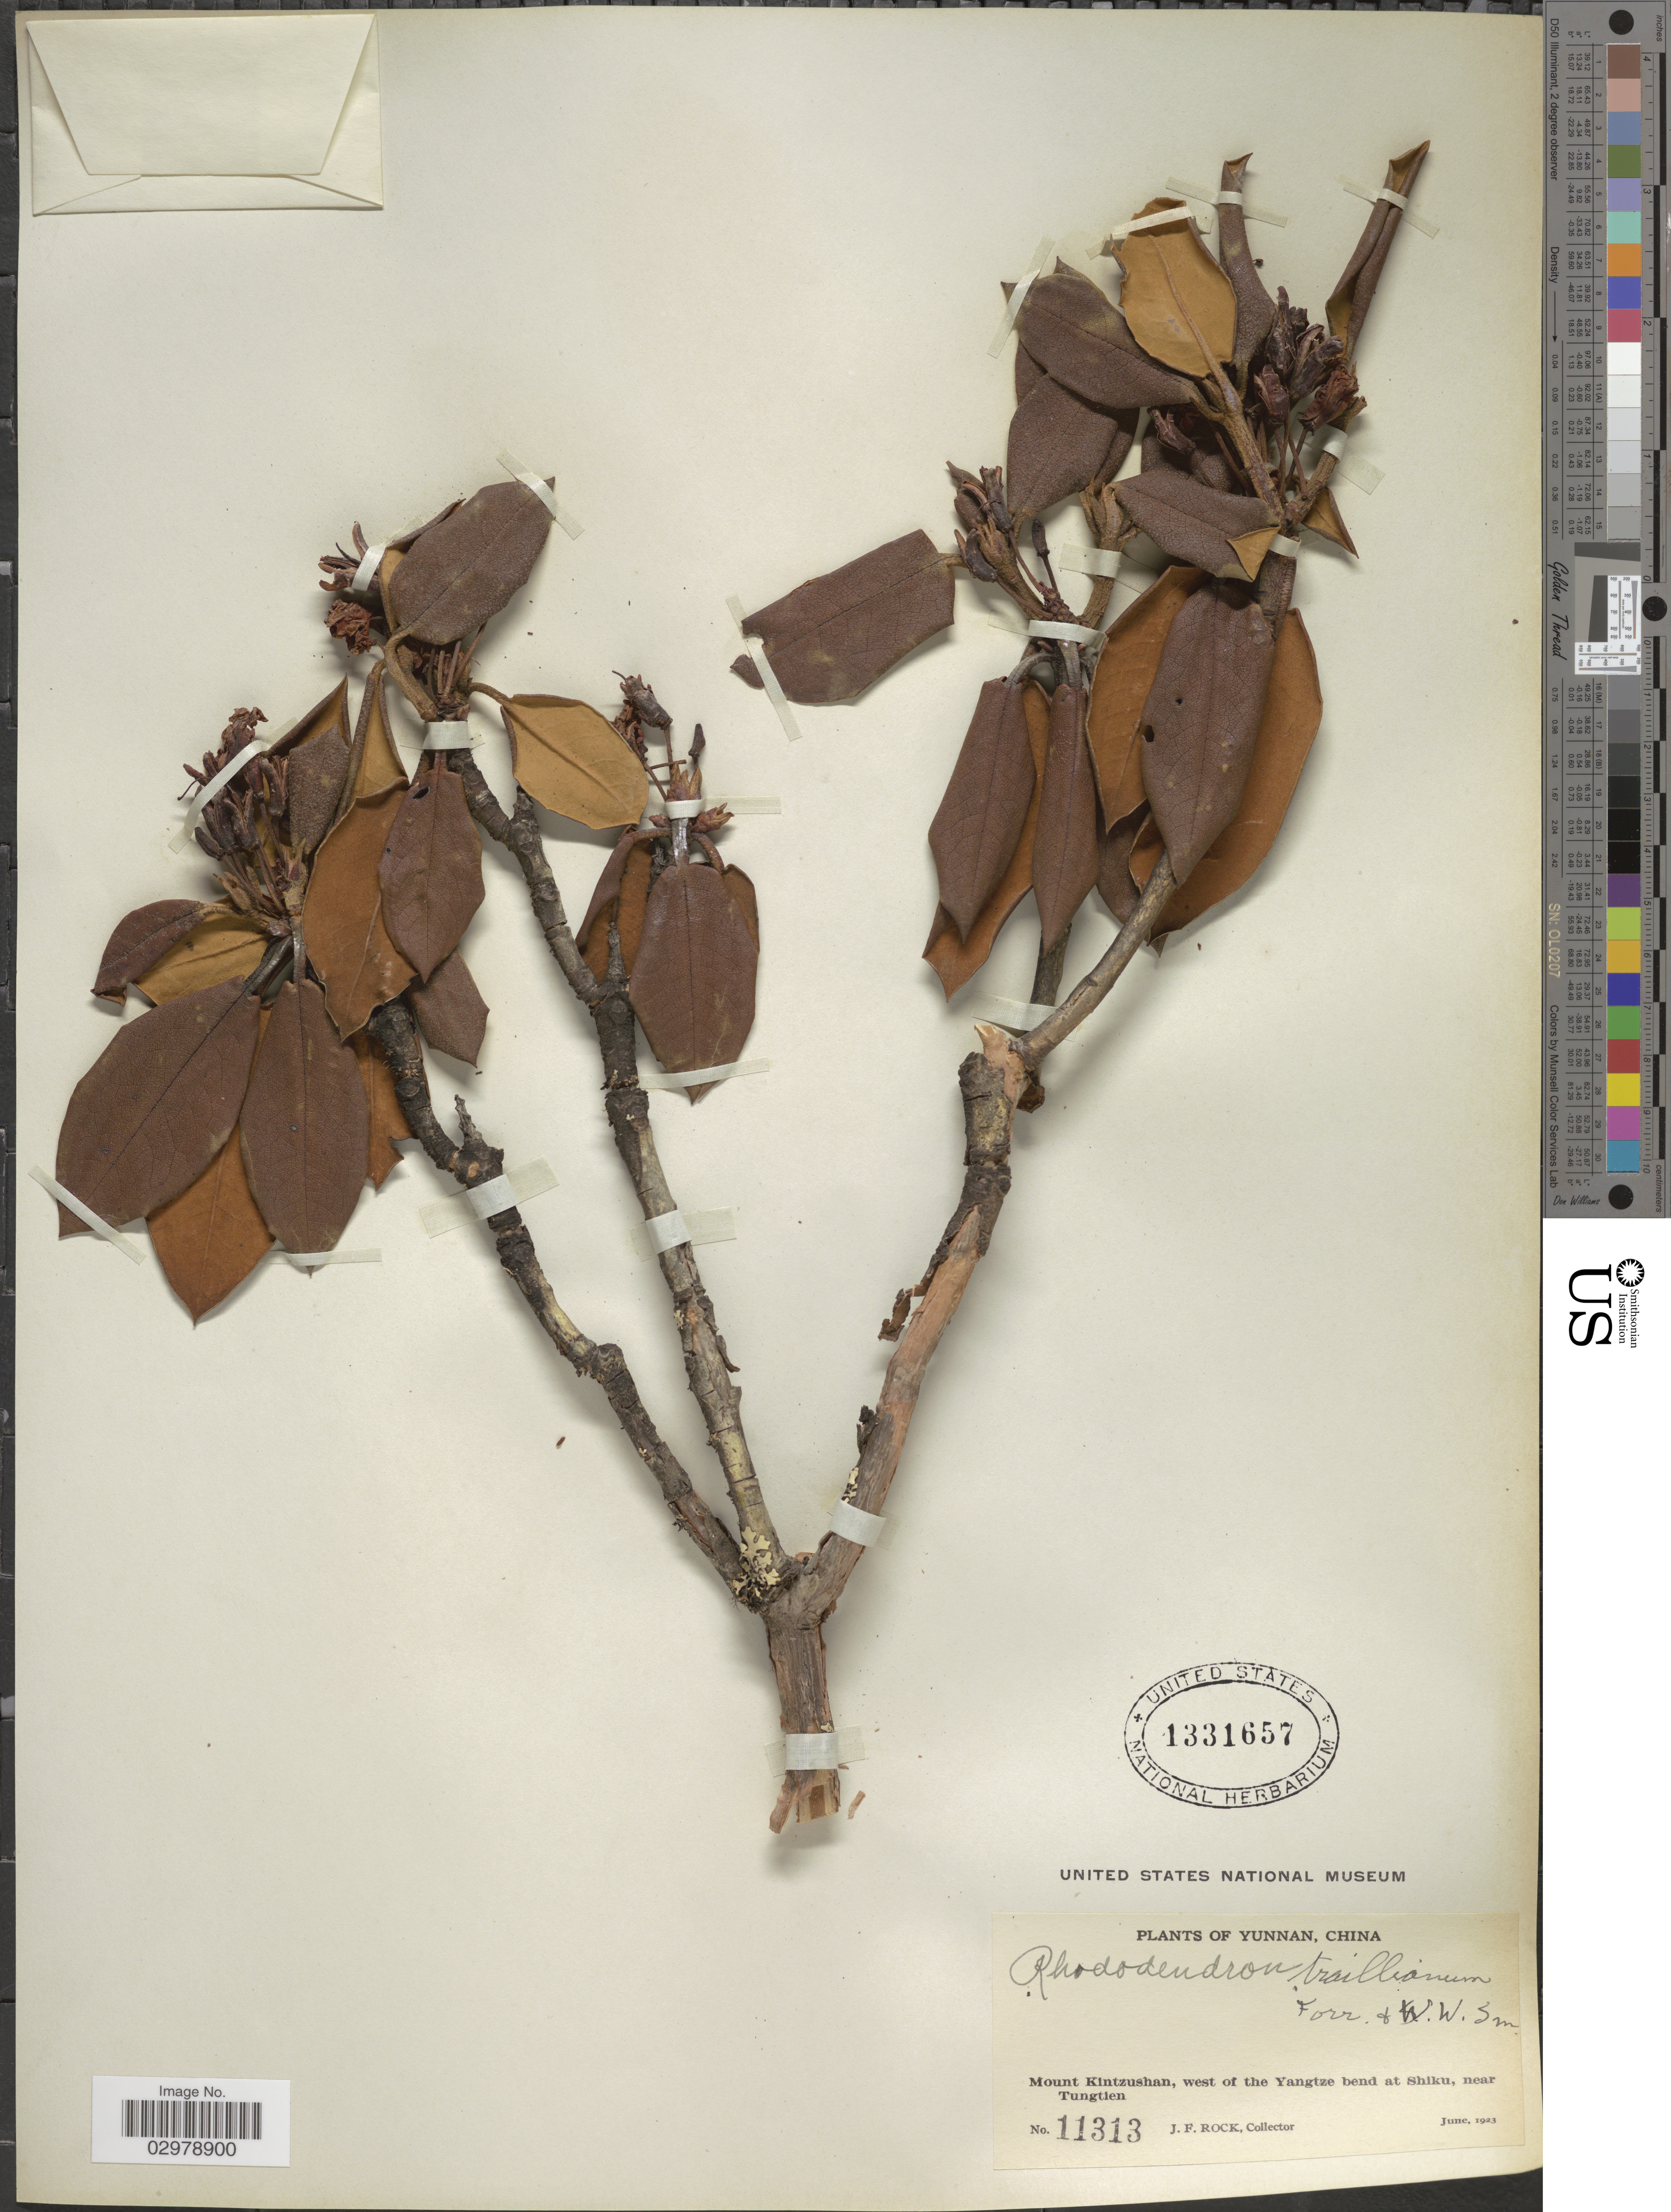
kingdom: Plantae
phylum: Tracheophyta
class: Magnoliopsida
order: Ericales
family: Ericaceae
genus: Rhododendron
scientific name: Rhododendron traillianum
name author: Forrest & W.W. Sm.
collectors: J. Rock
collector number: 11313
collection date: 1923-06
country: China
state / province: Yunnan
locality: Mount Kintzushan, west of the Yangtze bend at Shiku, near Tungtien.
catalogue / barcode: US 1331657